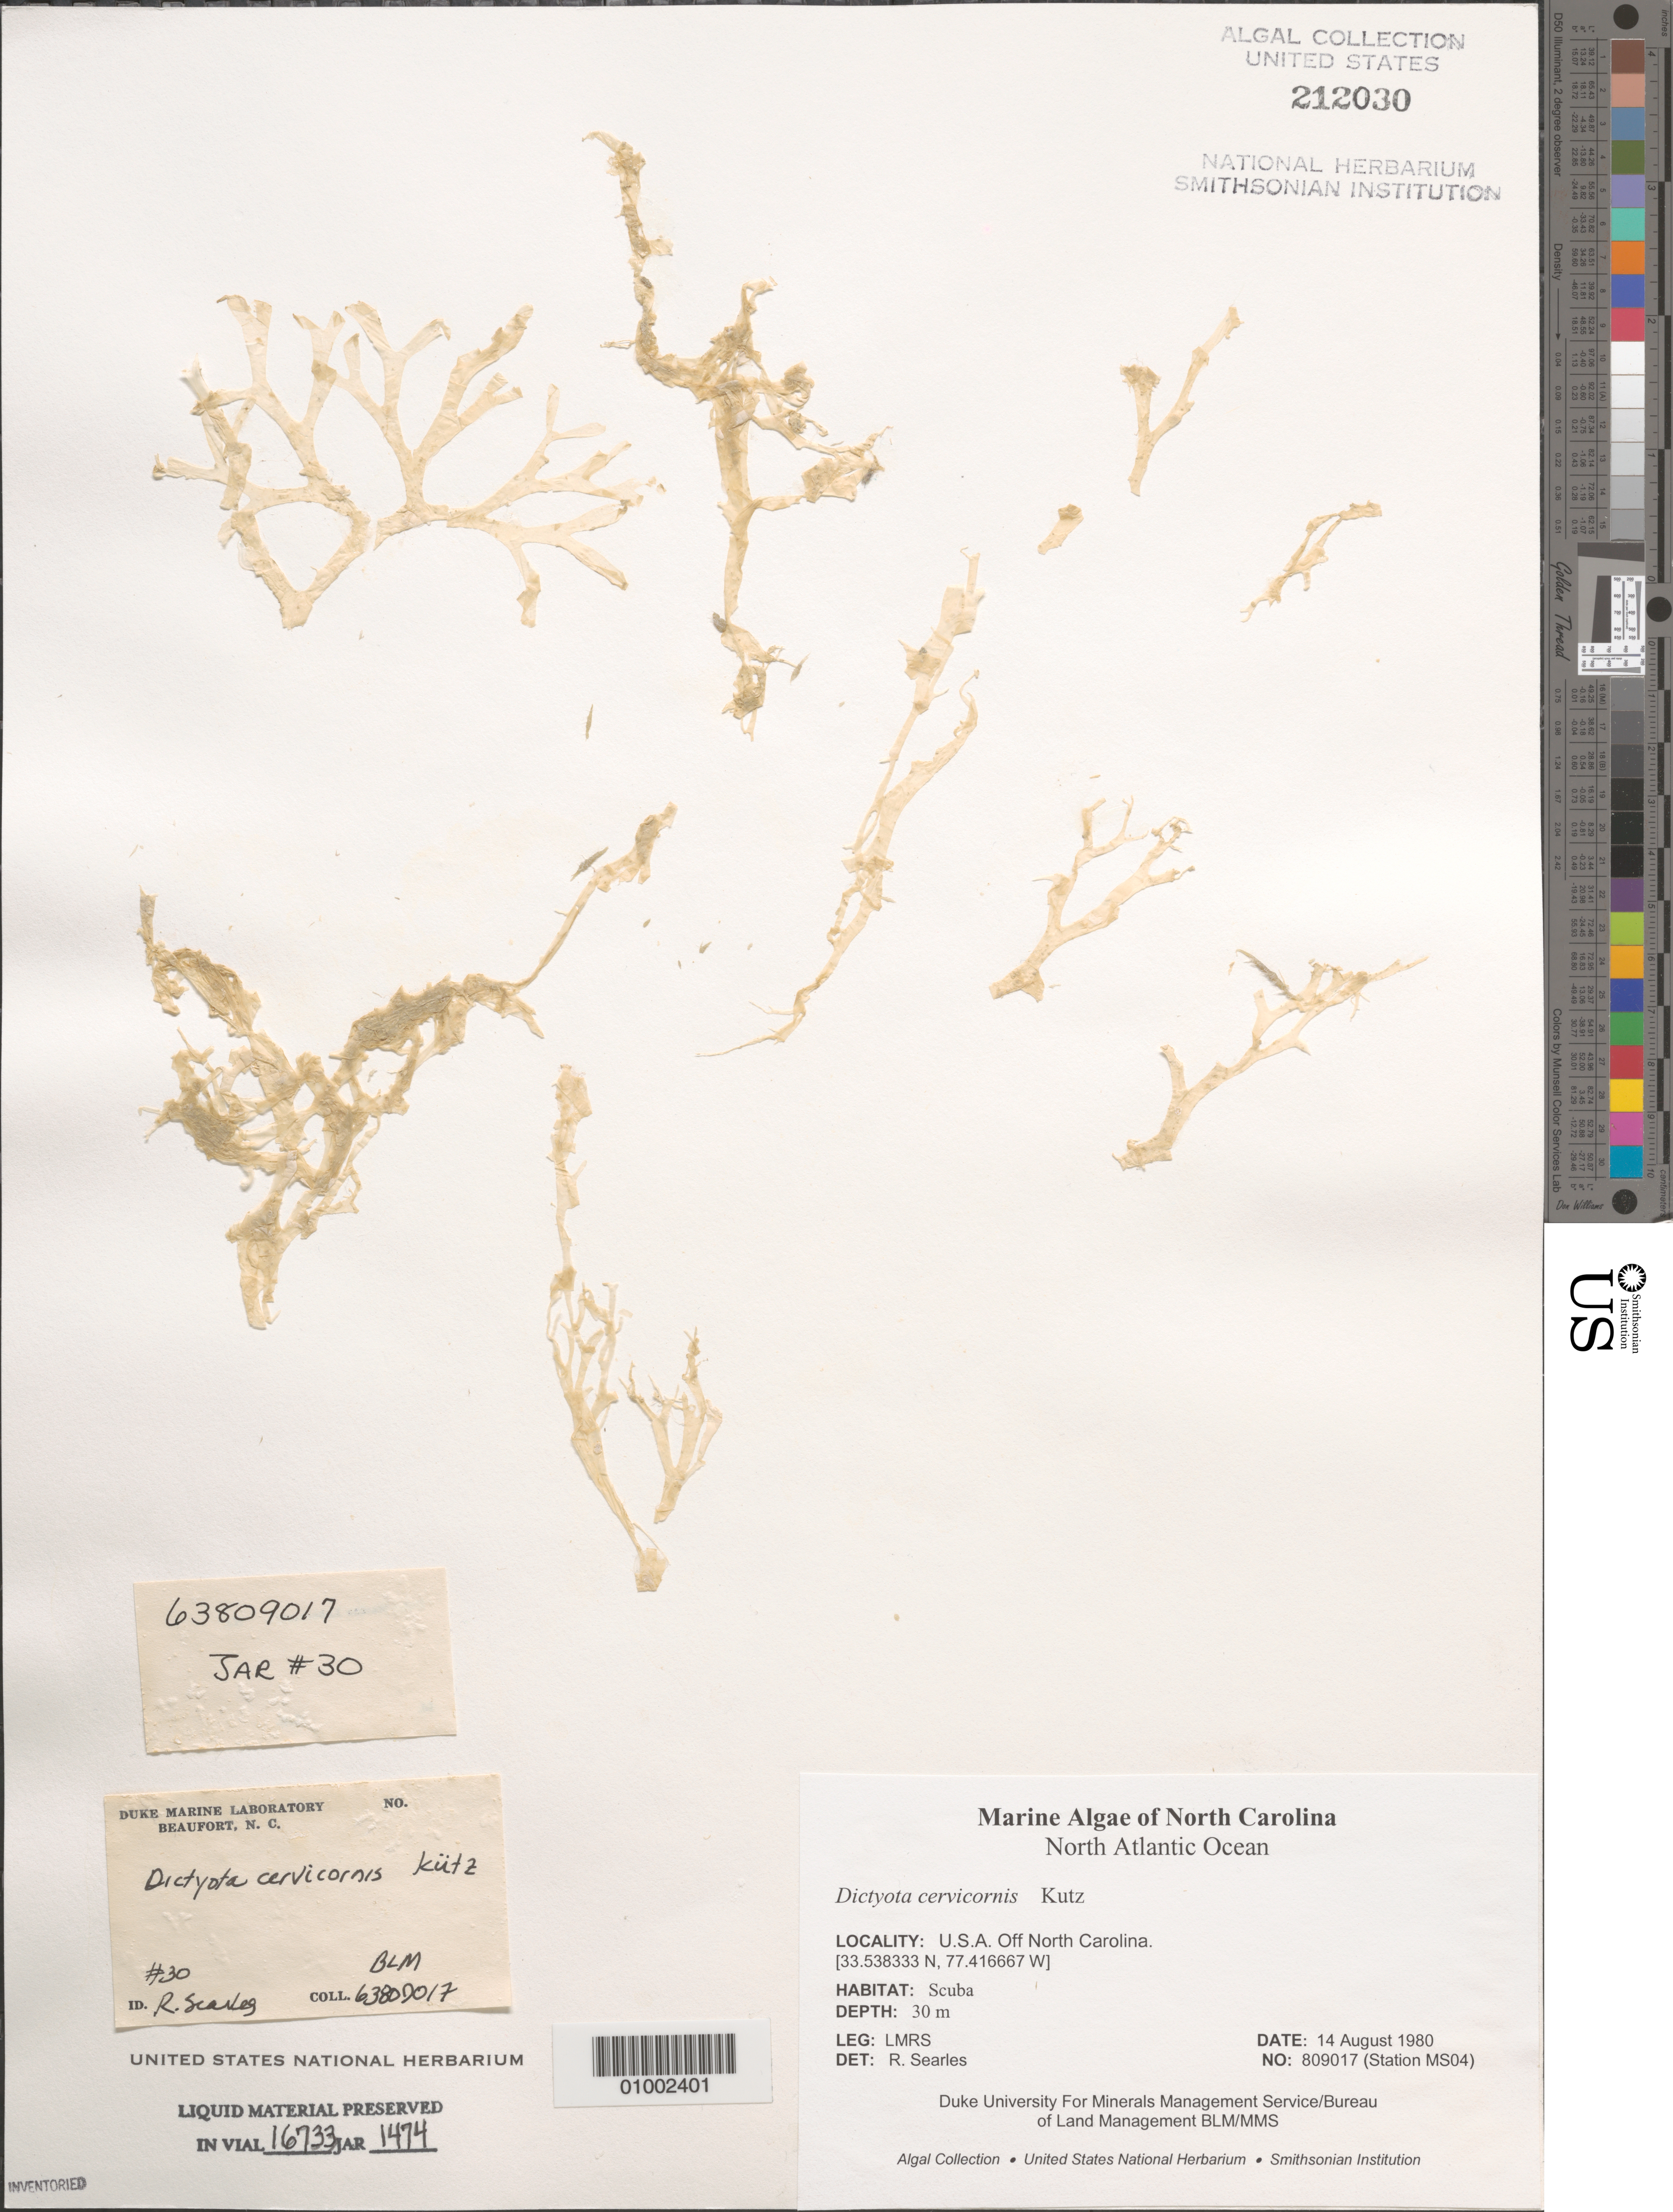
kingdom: Chromista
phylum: Ochrophyta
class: Phaeophyceae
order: Dictyotales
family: Dictyotaceae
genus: Dictyota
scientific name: Dictyota cervicornis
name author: Kütz.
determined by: Searles, R. B.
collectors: LMRS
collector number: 809017 (Station MS04)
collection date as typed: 14 Aug 1980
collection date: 1980-08-14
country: United States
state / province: North Carolina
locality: North Atlantic Ocean off North Carolina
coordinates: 33.538333 N, 77.416667 W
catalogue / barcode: US 212030